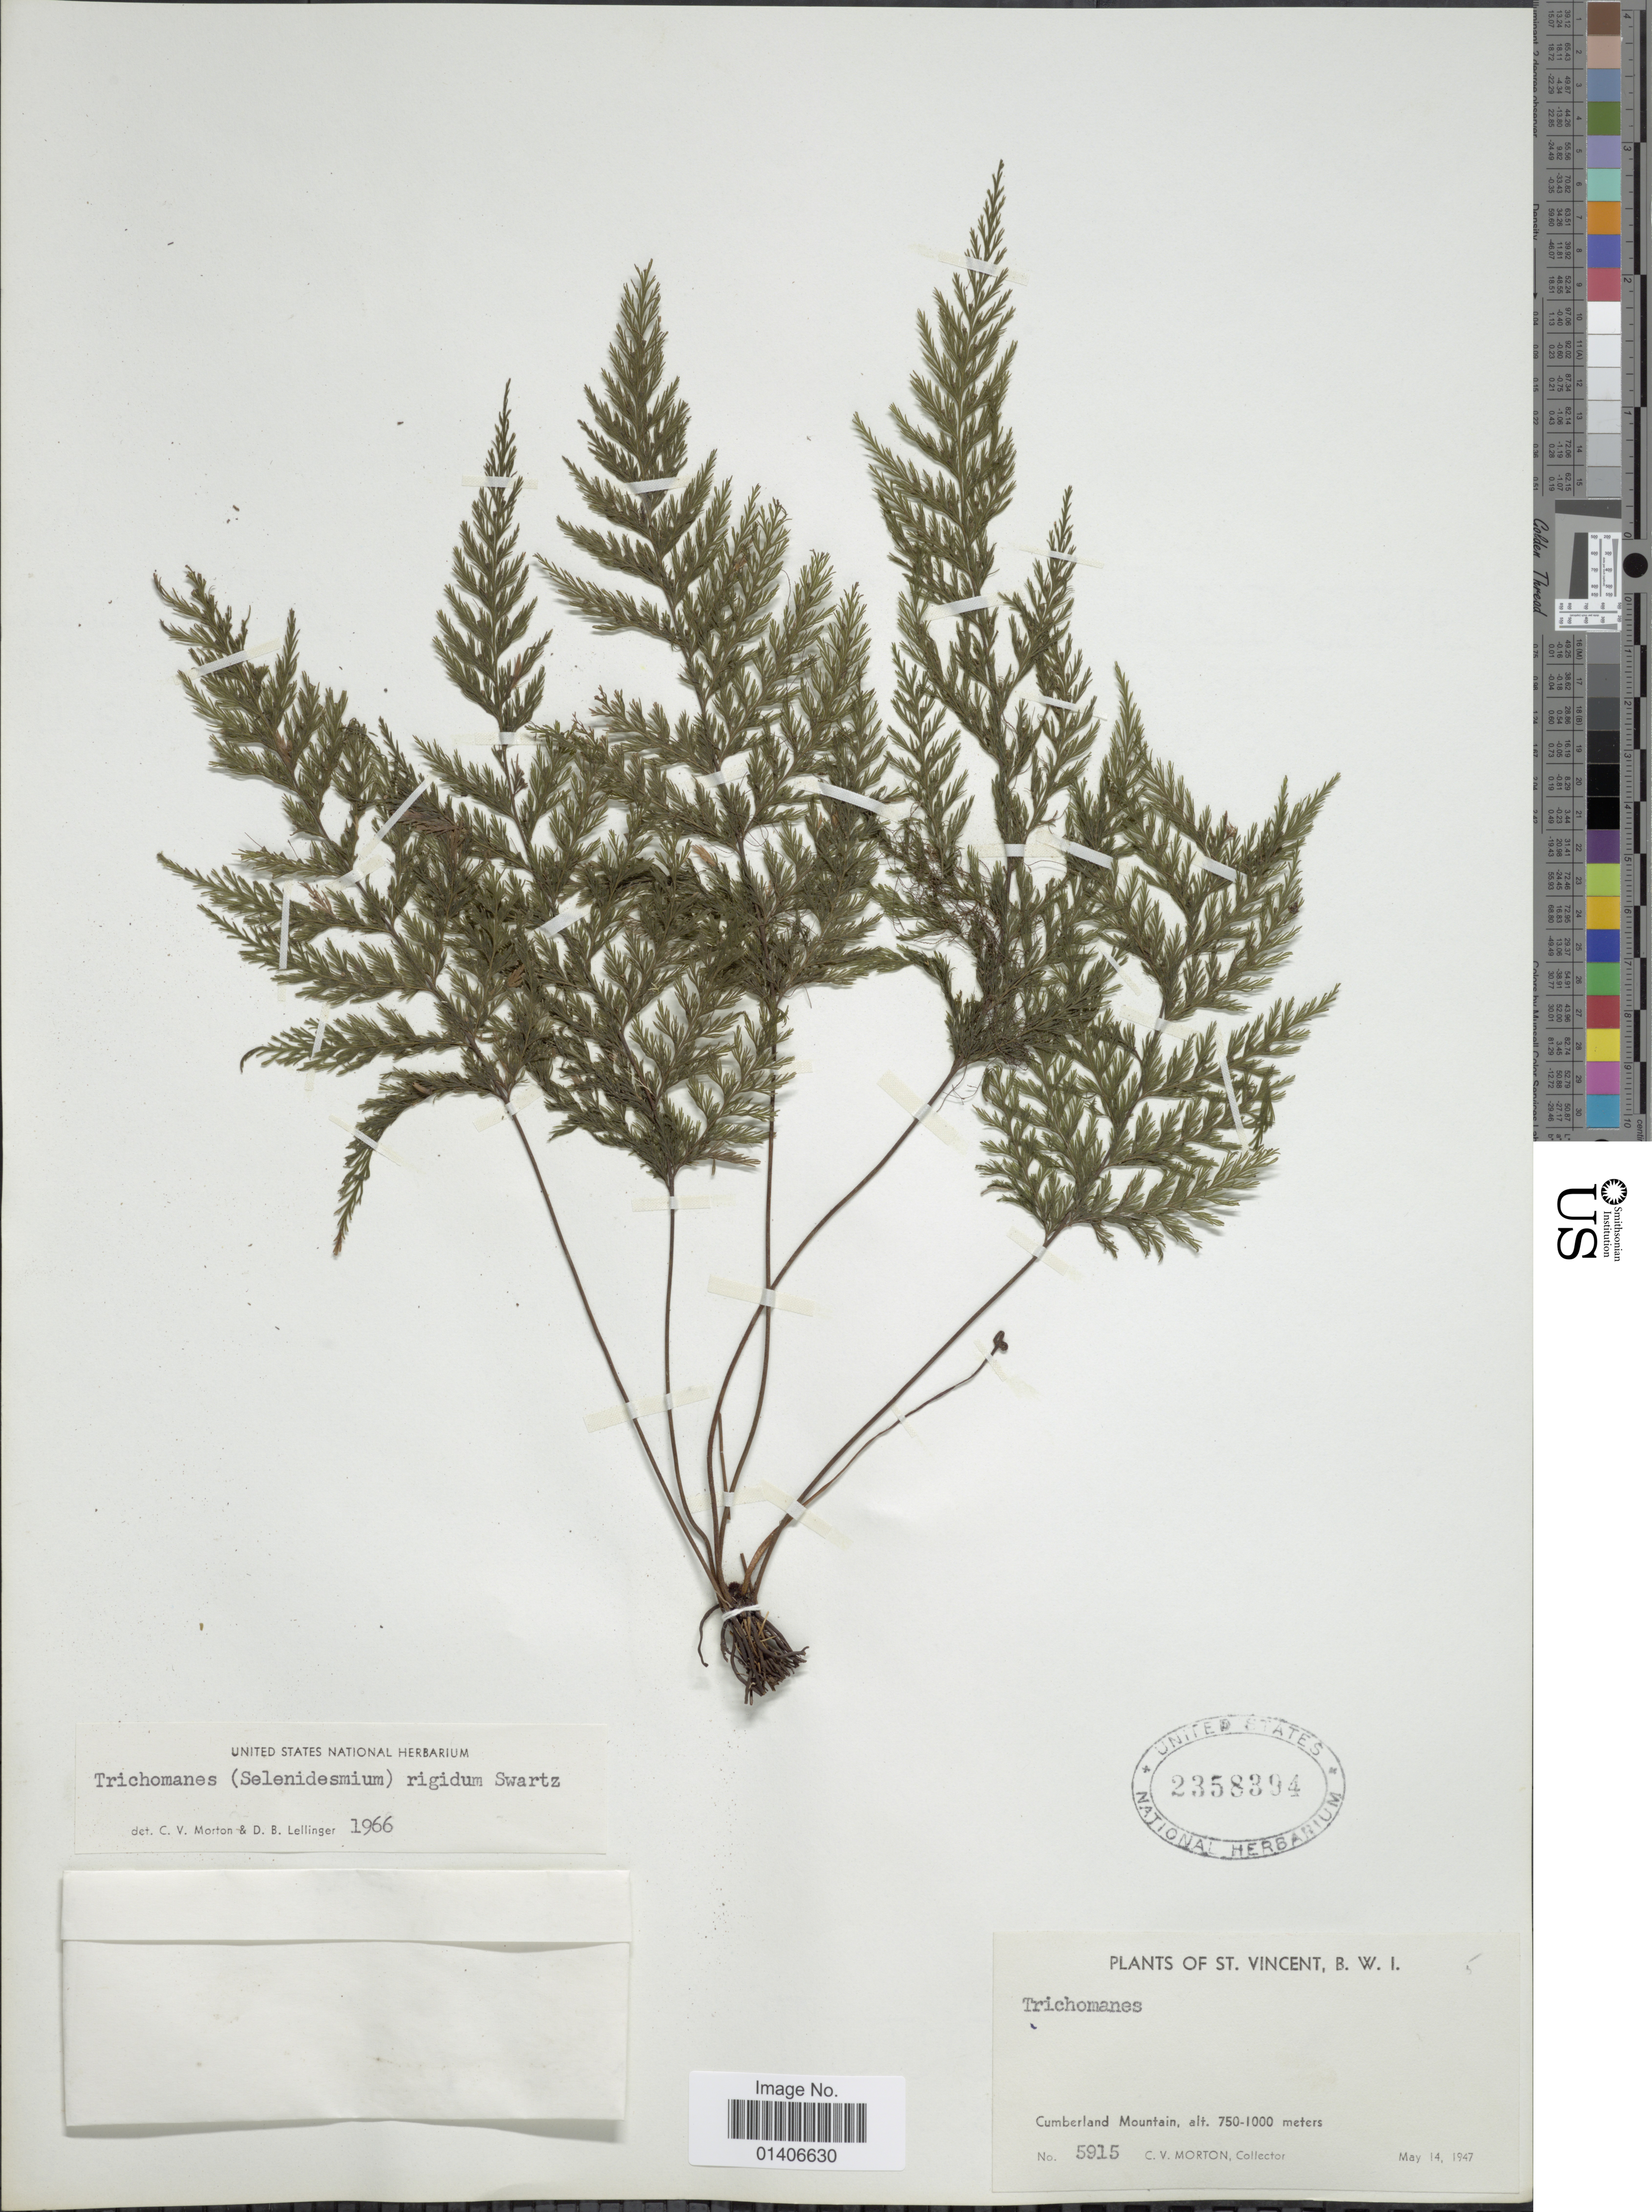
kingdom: Plantae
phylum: Tracheophyta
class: Polypodiopsida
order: Hymenophyllales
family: Hymenophyllaceae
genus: Abrodictyum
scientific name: Abrodictyum rigidum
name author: (Sw.) Ebihara & Dubuisson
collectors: C. V. Morton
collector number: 5915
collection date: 1947-05-14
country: St. Vincent - Grenadines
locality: St Vincent, B.W.I. Cumberland Mountain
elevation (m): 750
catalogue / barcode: US 2358394